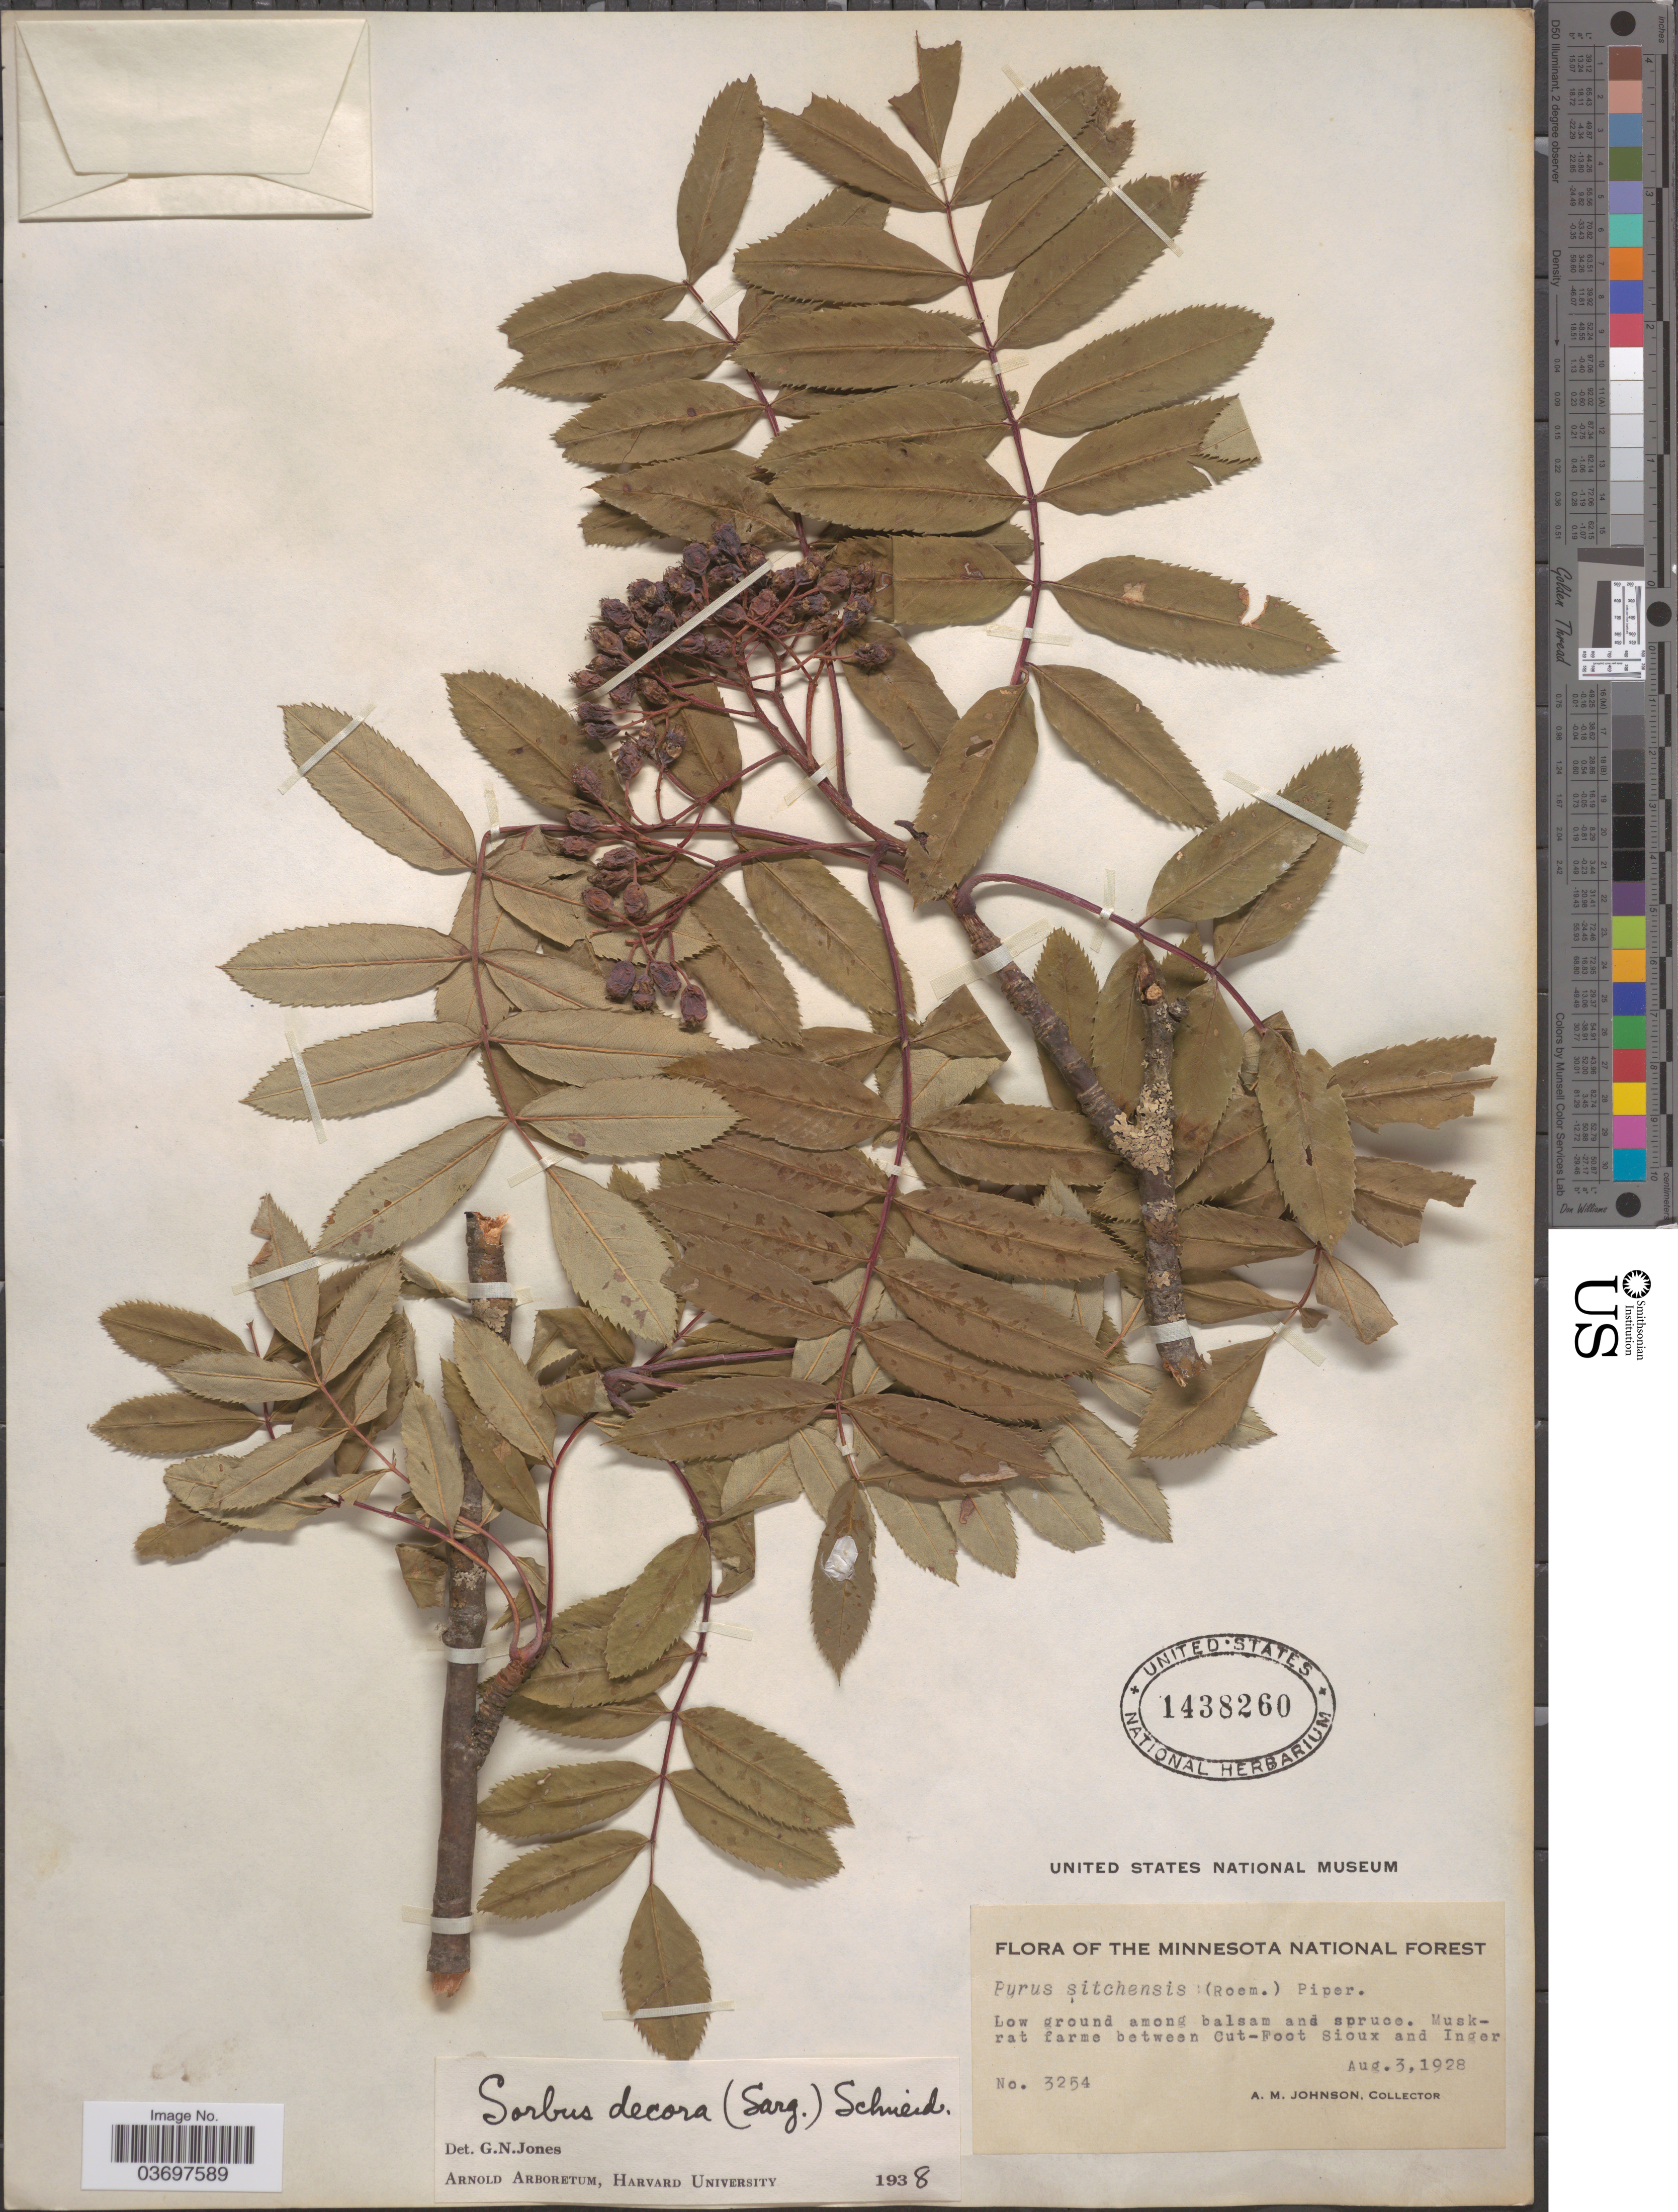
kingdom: Plantae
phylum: Tracheophyta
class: Magnoliopsida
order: Rosales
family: Rosaceae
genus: Sorbus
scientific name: Sorbus decora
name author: (Sarg.) C.K. Schneid.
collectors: A. M. Johnson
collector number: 3254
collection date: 1928-08-03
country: United States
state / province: Minnesota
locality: The Minnesota National Forest. Muskrat farme between Cut-Foot Sioux and Inger.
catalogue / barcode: US 1438260